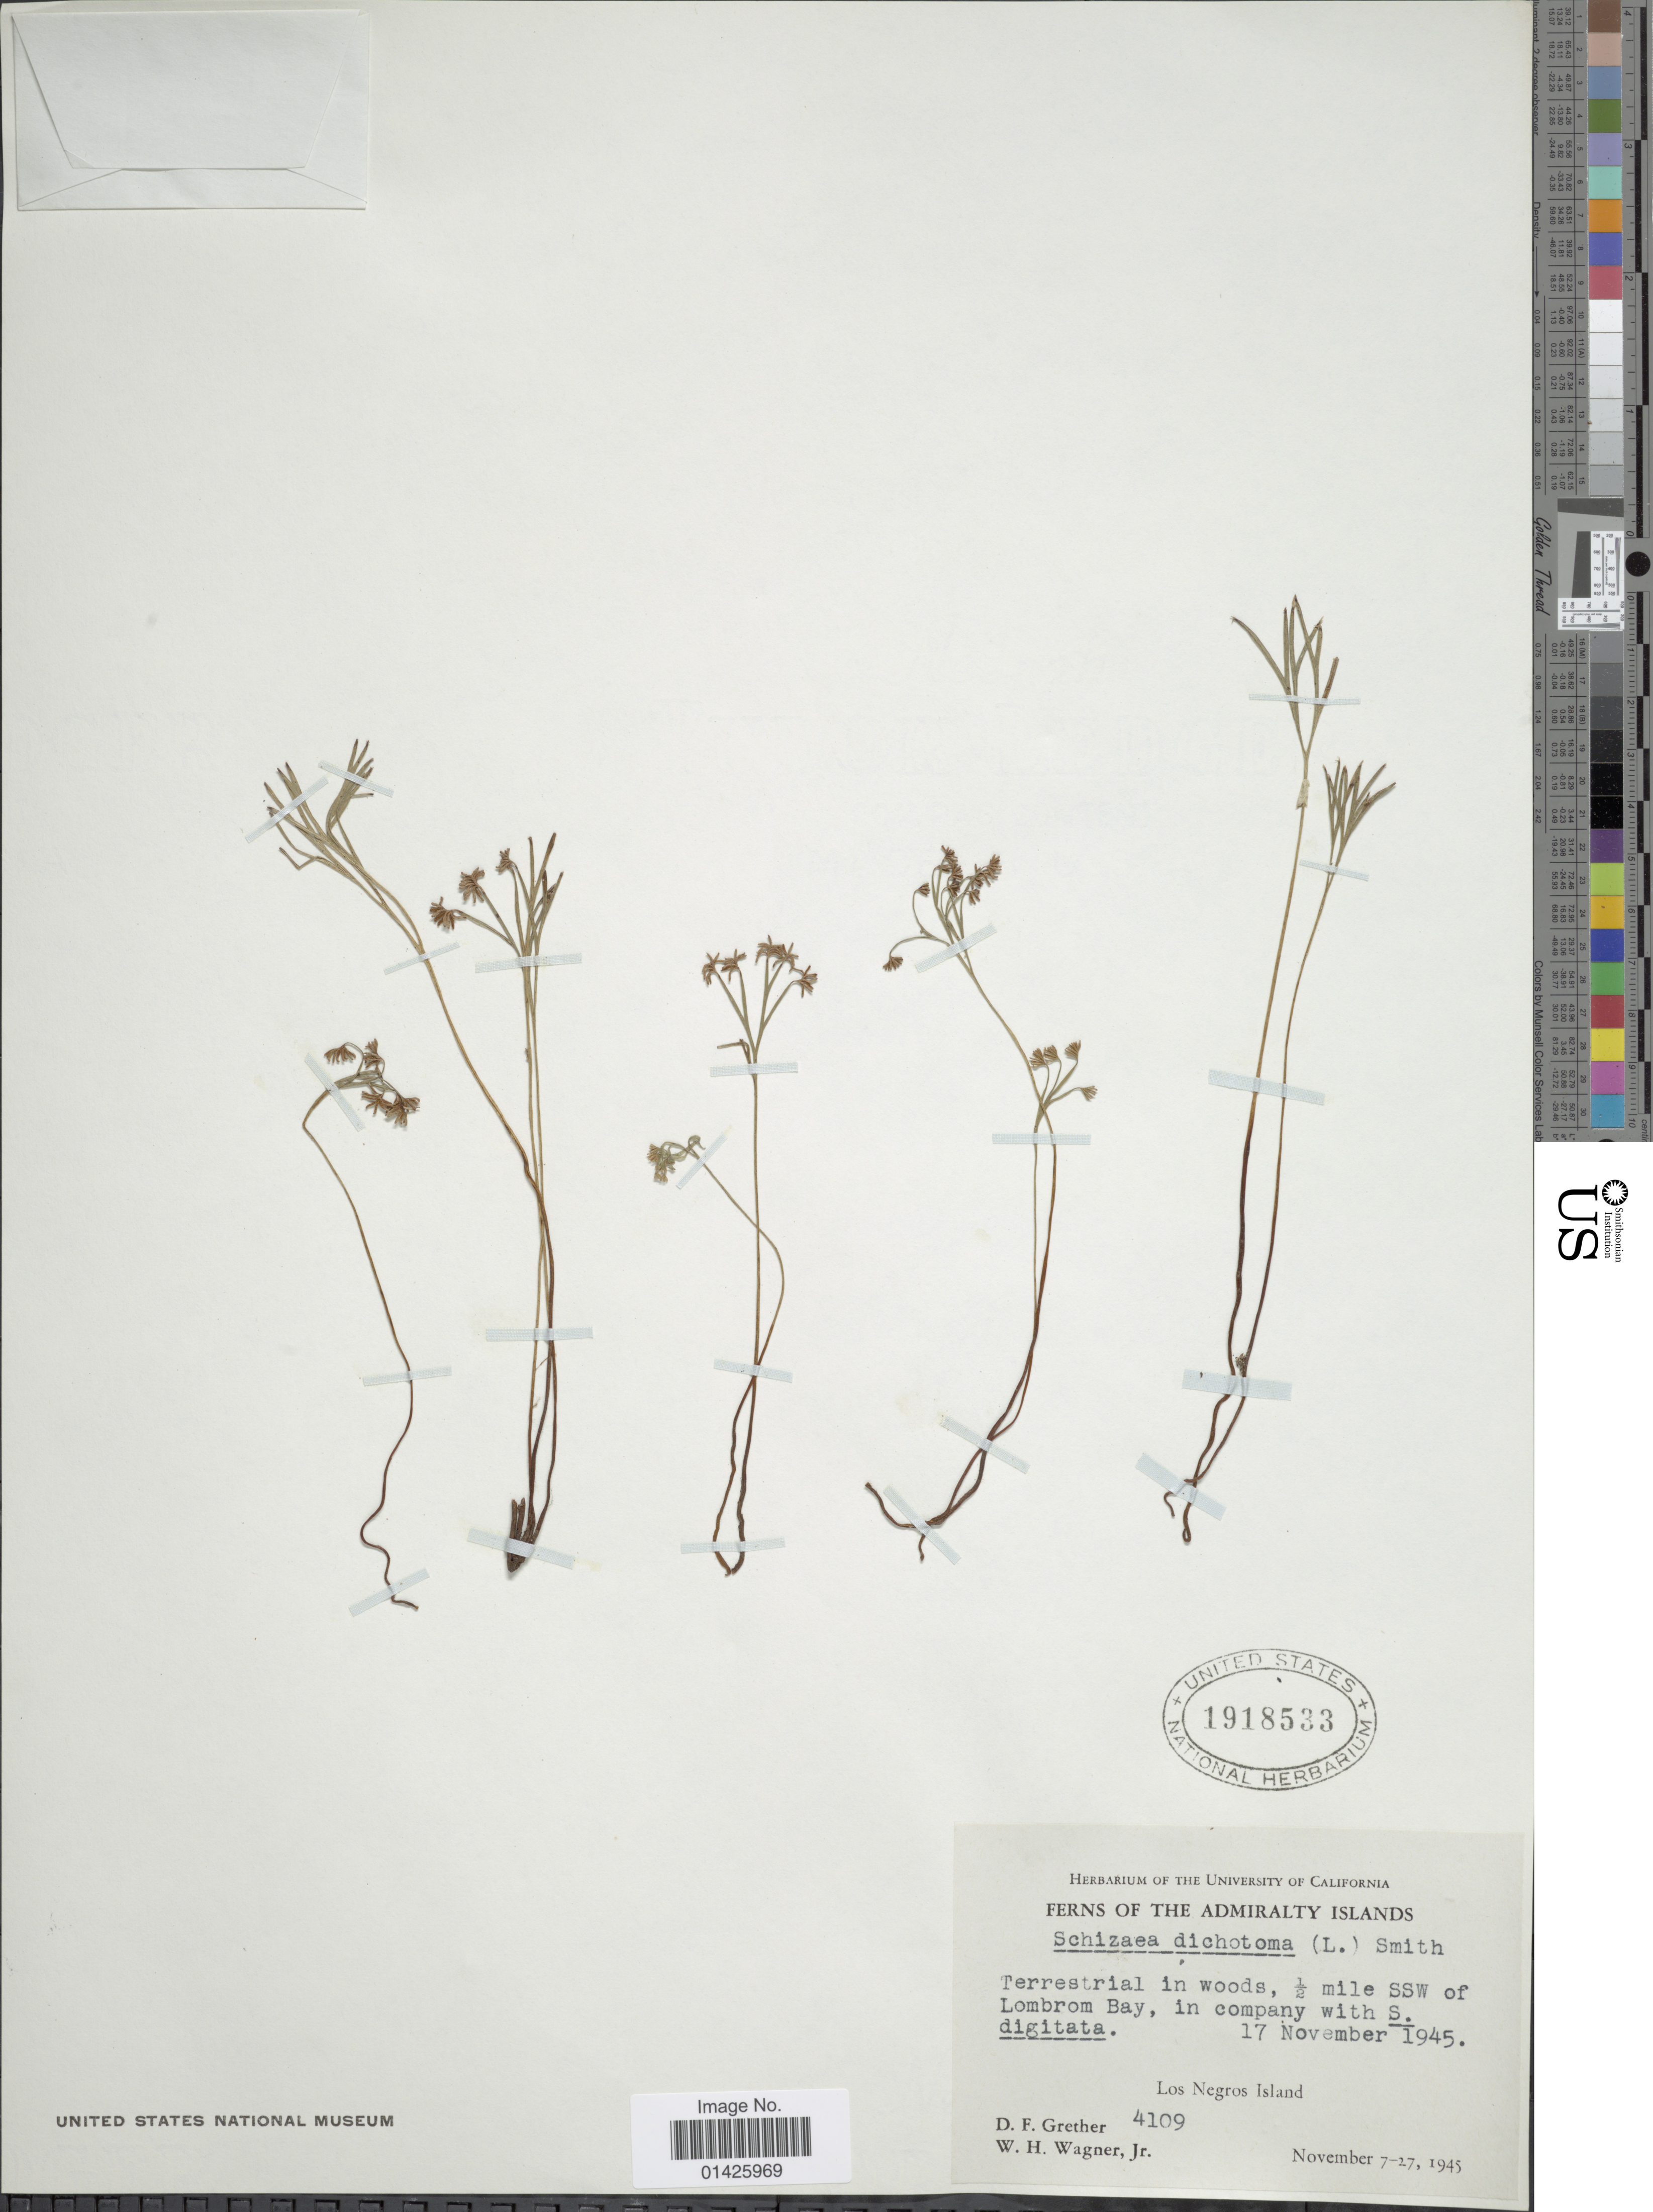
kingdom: Plantae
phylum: Tracheophyta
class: Polypodiopsida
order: Schizaeales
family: Schizaeaceae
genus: Schizaea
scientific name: Schizaea dichotoma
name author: (L.) J. Sm.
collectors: D. F. Grether & W. H. Wagner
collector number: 4109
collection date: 1945-11-17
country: Papua New Guinea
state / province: Manus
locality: The Admiralty Islands, Los Negros Island, Terrestrial in woods, 1/2 miles SSW of Lombrom Bay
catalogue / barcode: US 1918533